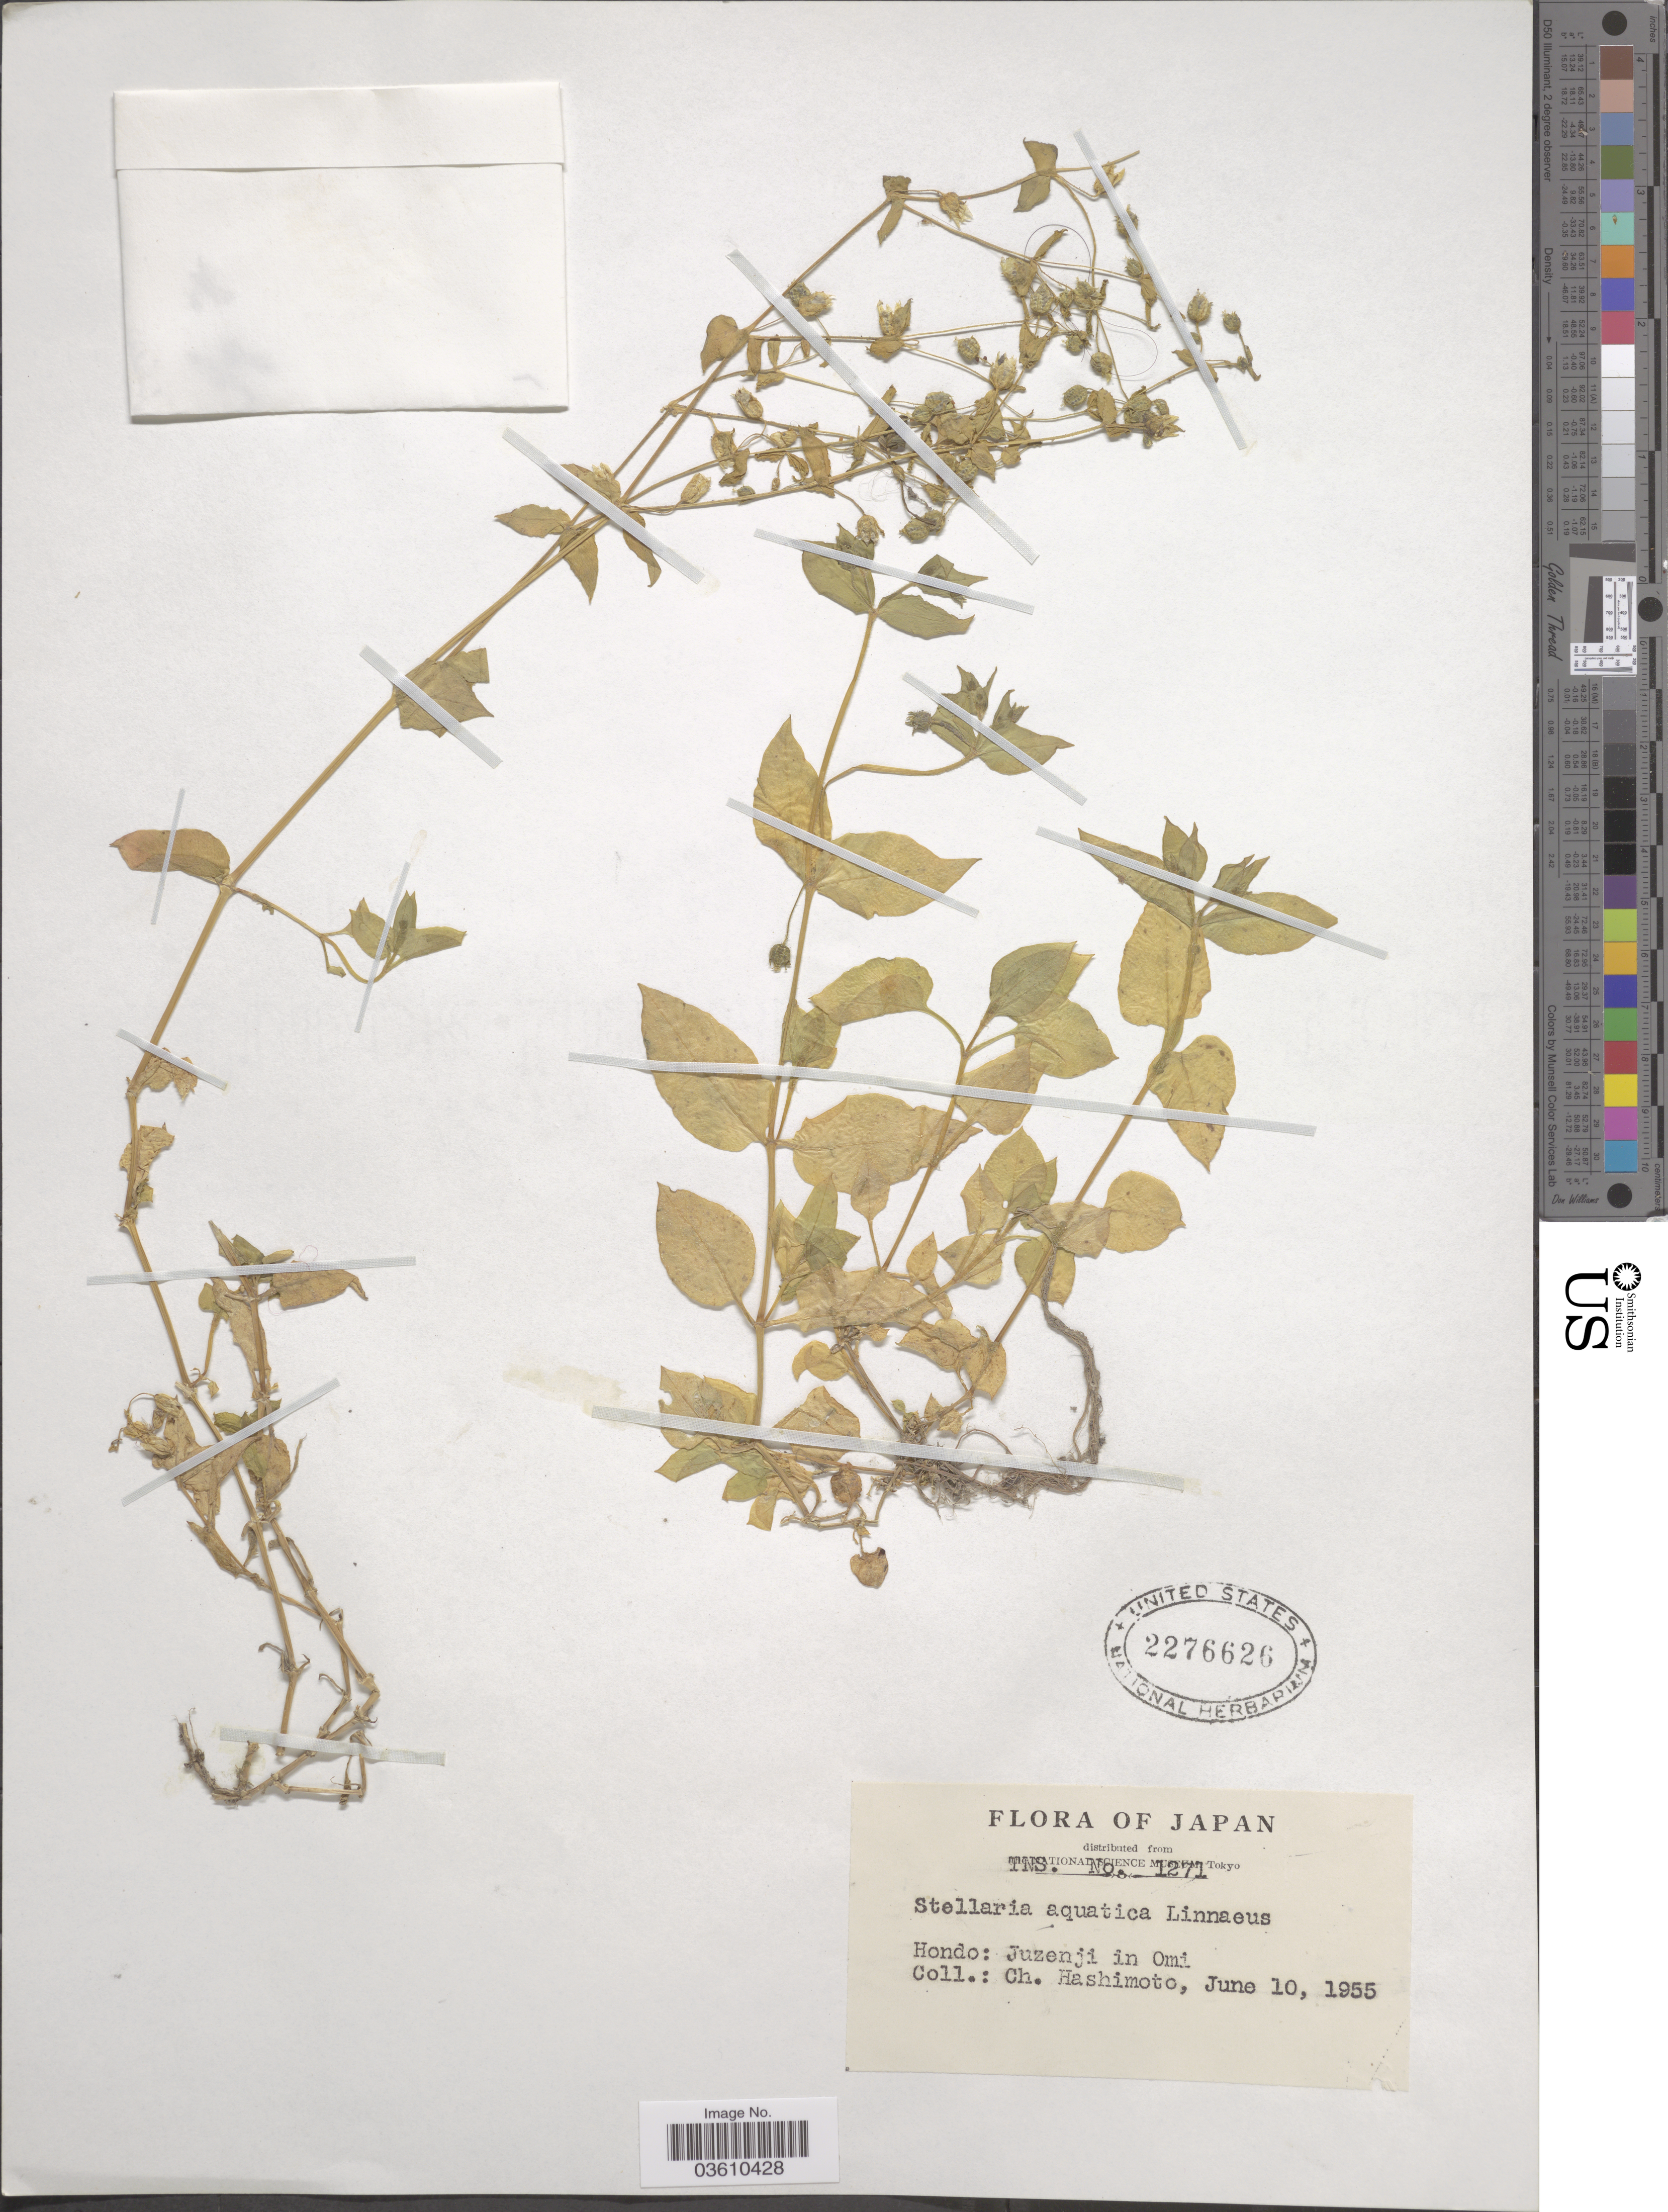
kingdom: Plantae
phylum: Tracheophyta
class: Magnoliopsida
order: Caryophyllales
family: Caryophyllaceae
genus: Stellaria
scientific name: Stellaria aquatica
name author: L.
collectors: C. Hashimoto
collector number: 1271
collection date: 1955-06-10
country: Japan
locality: Hondo: Juzenji in Omi.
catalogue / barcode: US 2276626